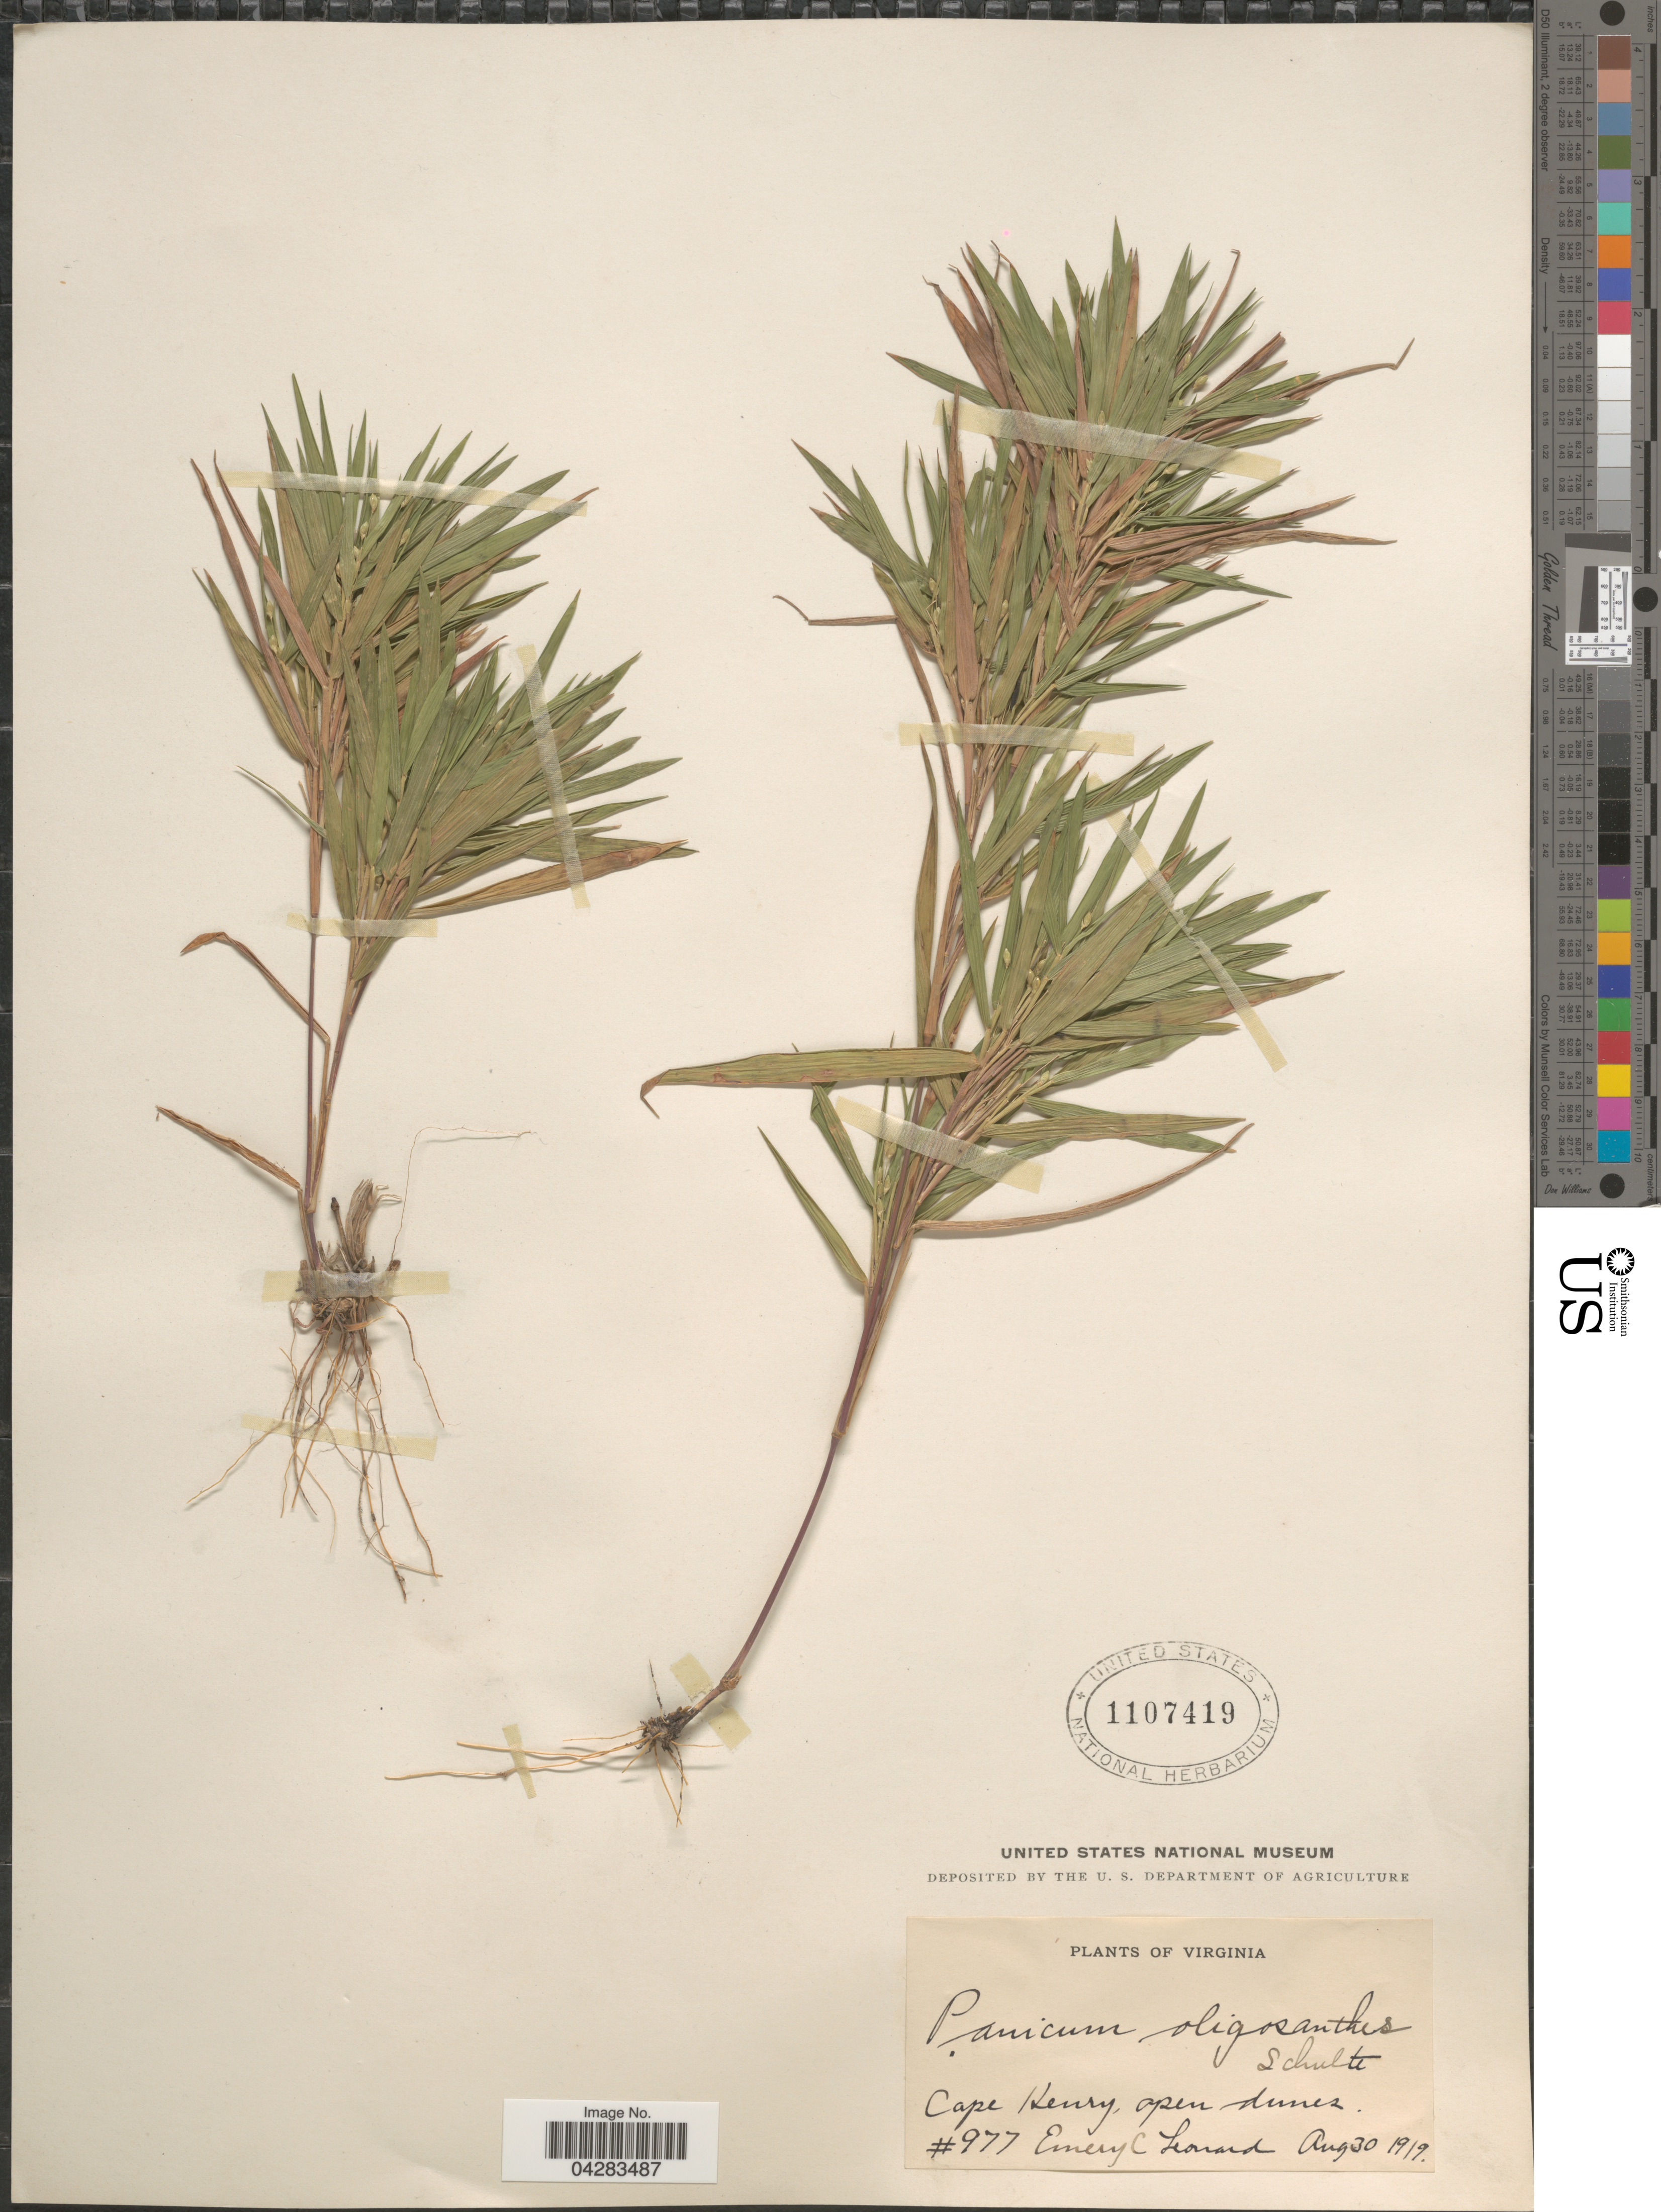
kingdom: Plantae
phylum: Tracheophyta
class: Liliopsida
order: Poales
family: Poaceae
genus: Dichanthelium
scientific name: Dichanthelium oligosanthes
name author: (Schult.) Gould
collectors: E. C. Leonard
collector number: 977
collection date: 1919-08-30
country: United States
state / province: Virginia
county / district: City of Virginia Beach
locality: Cape Henry.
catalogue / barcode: US 1107419